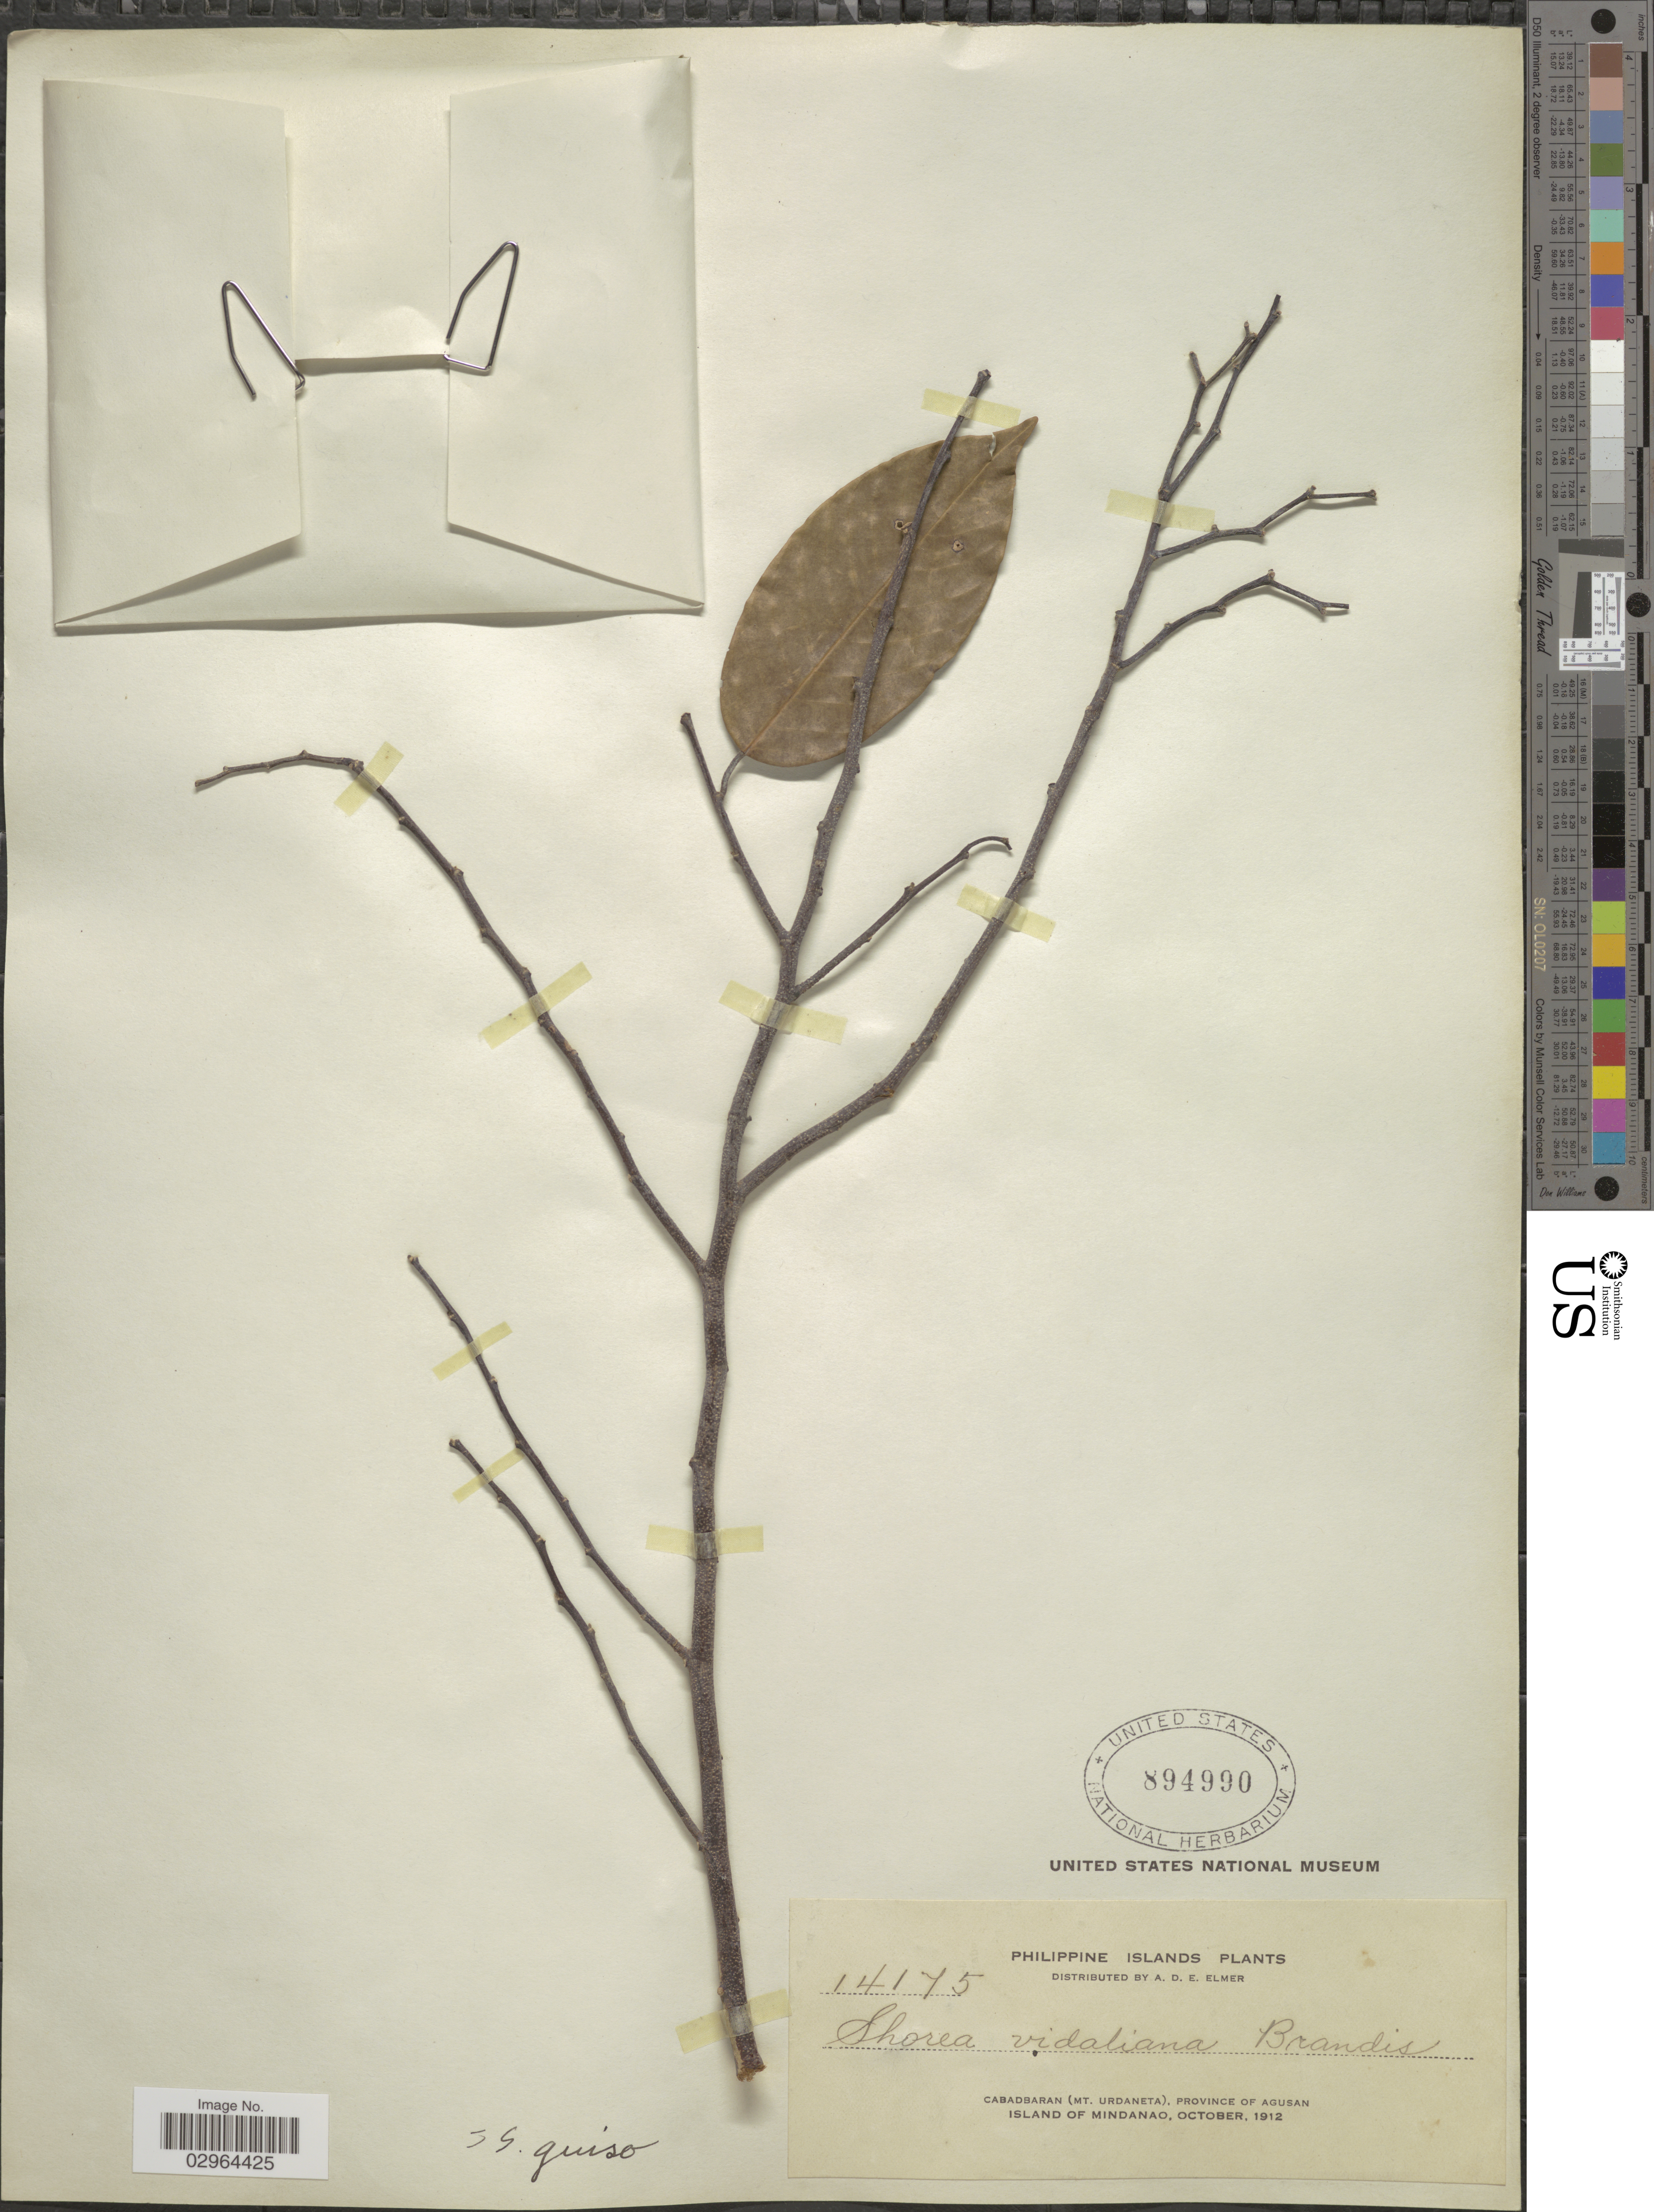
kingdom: Plantae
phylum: Tracheophyta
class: Magnoliopsida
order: Malvales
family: Dipterocarpaceae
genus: Shorea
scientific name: Shorea guiso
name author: (Blanco) Blume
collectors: A. D. E. Elmer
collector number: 14175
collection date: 1912-10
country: Philippines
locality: Cabadbaran (Mt. Urdaneta), Province of Agusan, Island of Mindanao.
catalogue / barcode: US 894990